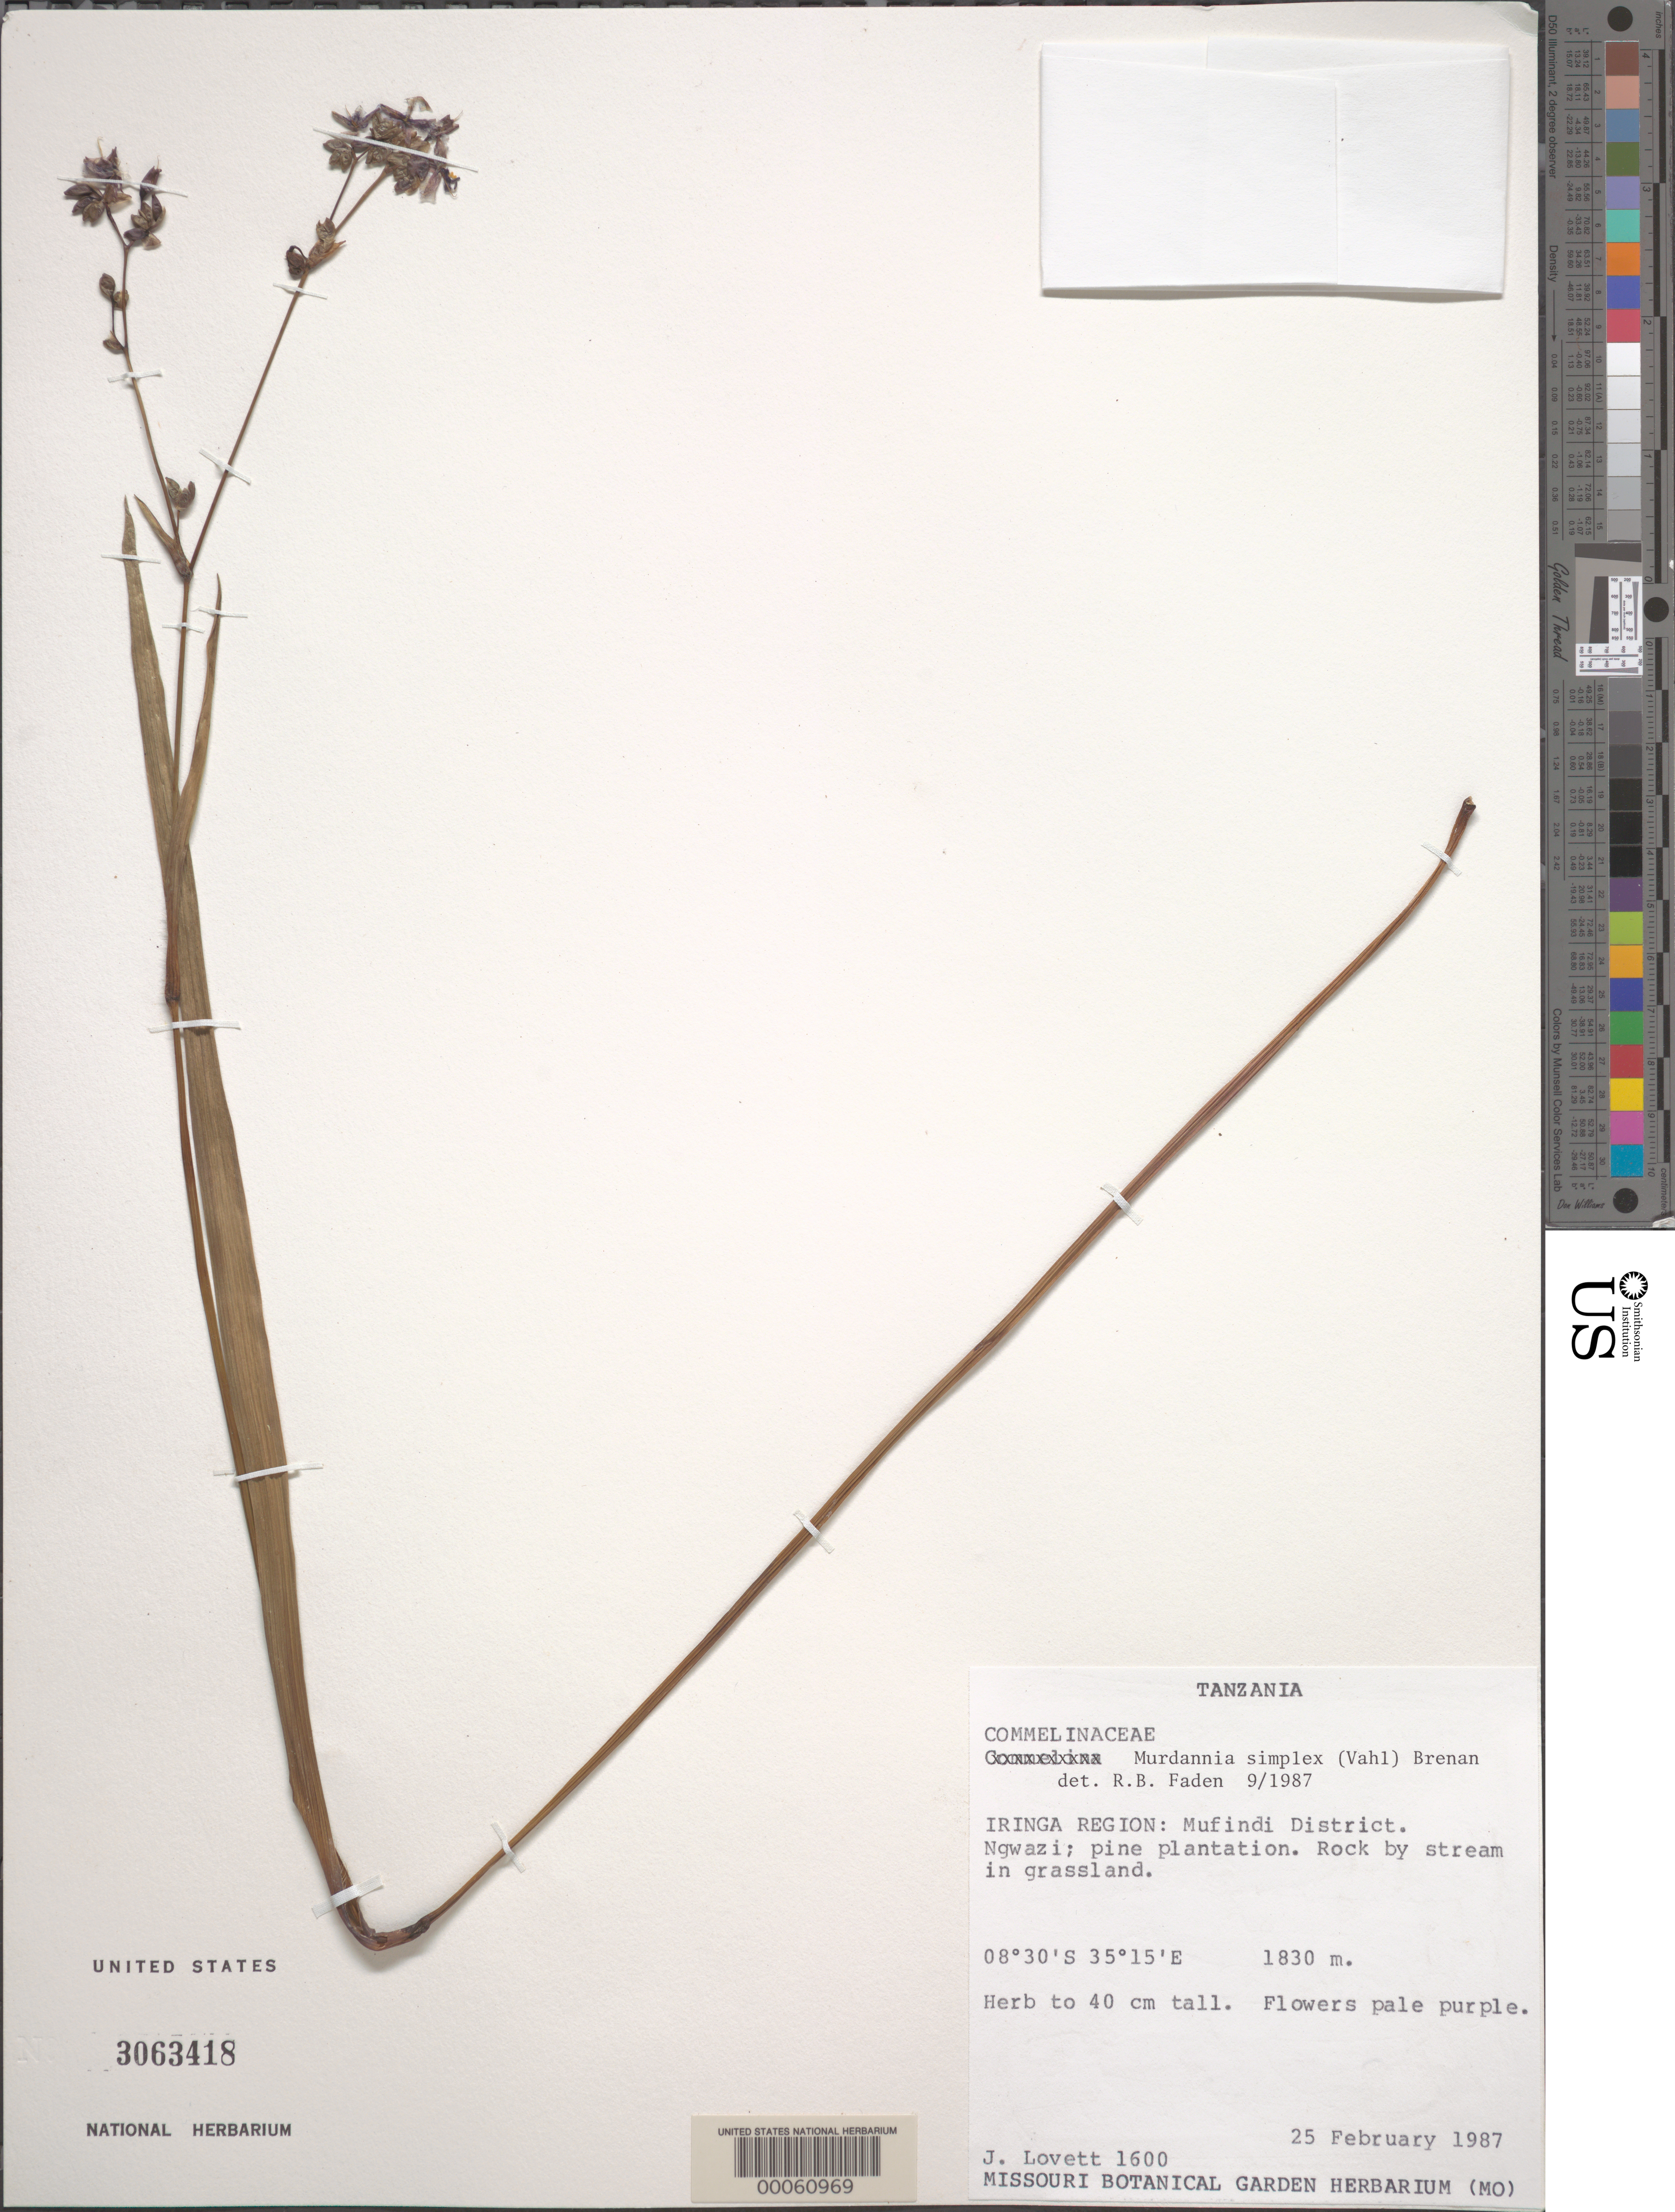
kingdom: Plantae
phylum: Tracheophyta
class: Liliopsida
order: Commelinales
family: Commelinaceae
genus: Murdannia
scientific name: Murdannia simplex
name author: (Vahl) Brenan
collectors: J. Lovett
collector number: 1600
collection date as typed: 25 Feb 1987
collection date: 1987-02-25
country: Tanzania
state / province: Iringa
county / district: Mufindi Dist.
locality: Ngwazi, pine plantation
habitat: Rock by stream in grassland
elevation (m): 1830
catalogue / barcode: US 3063418